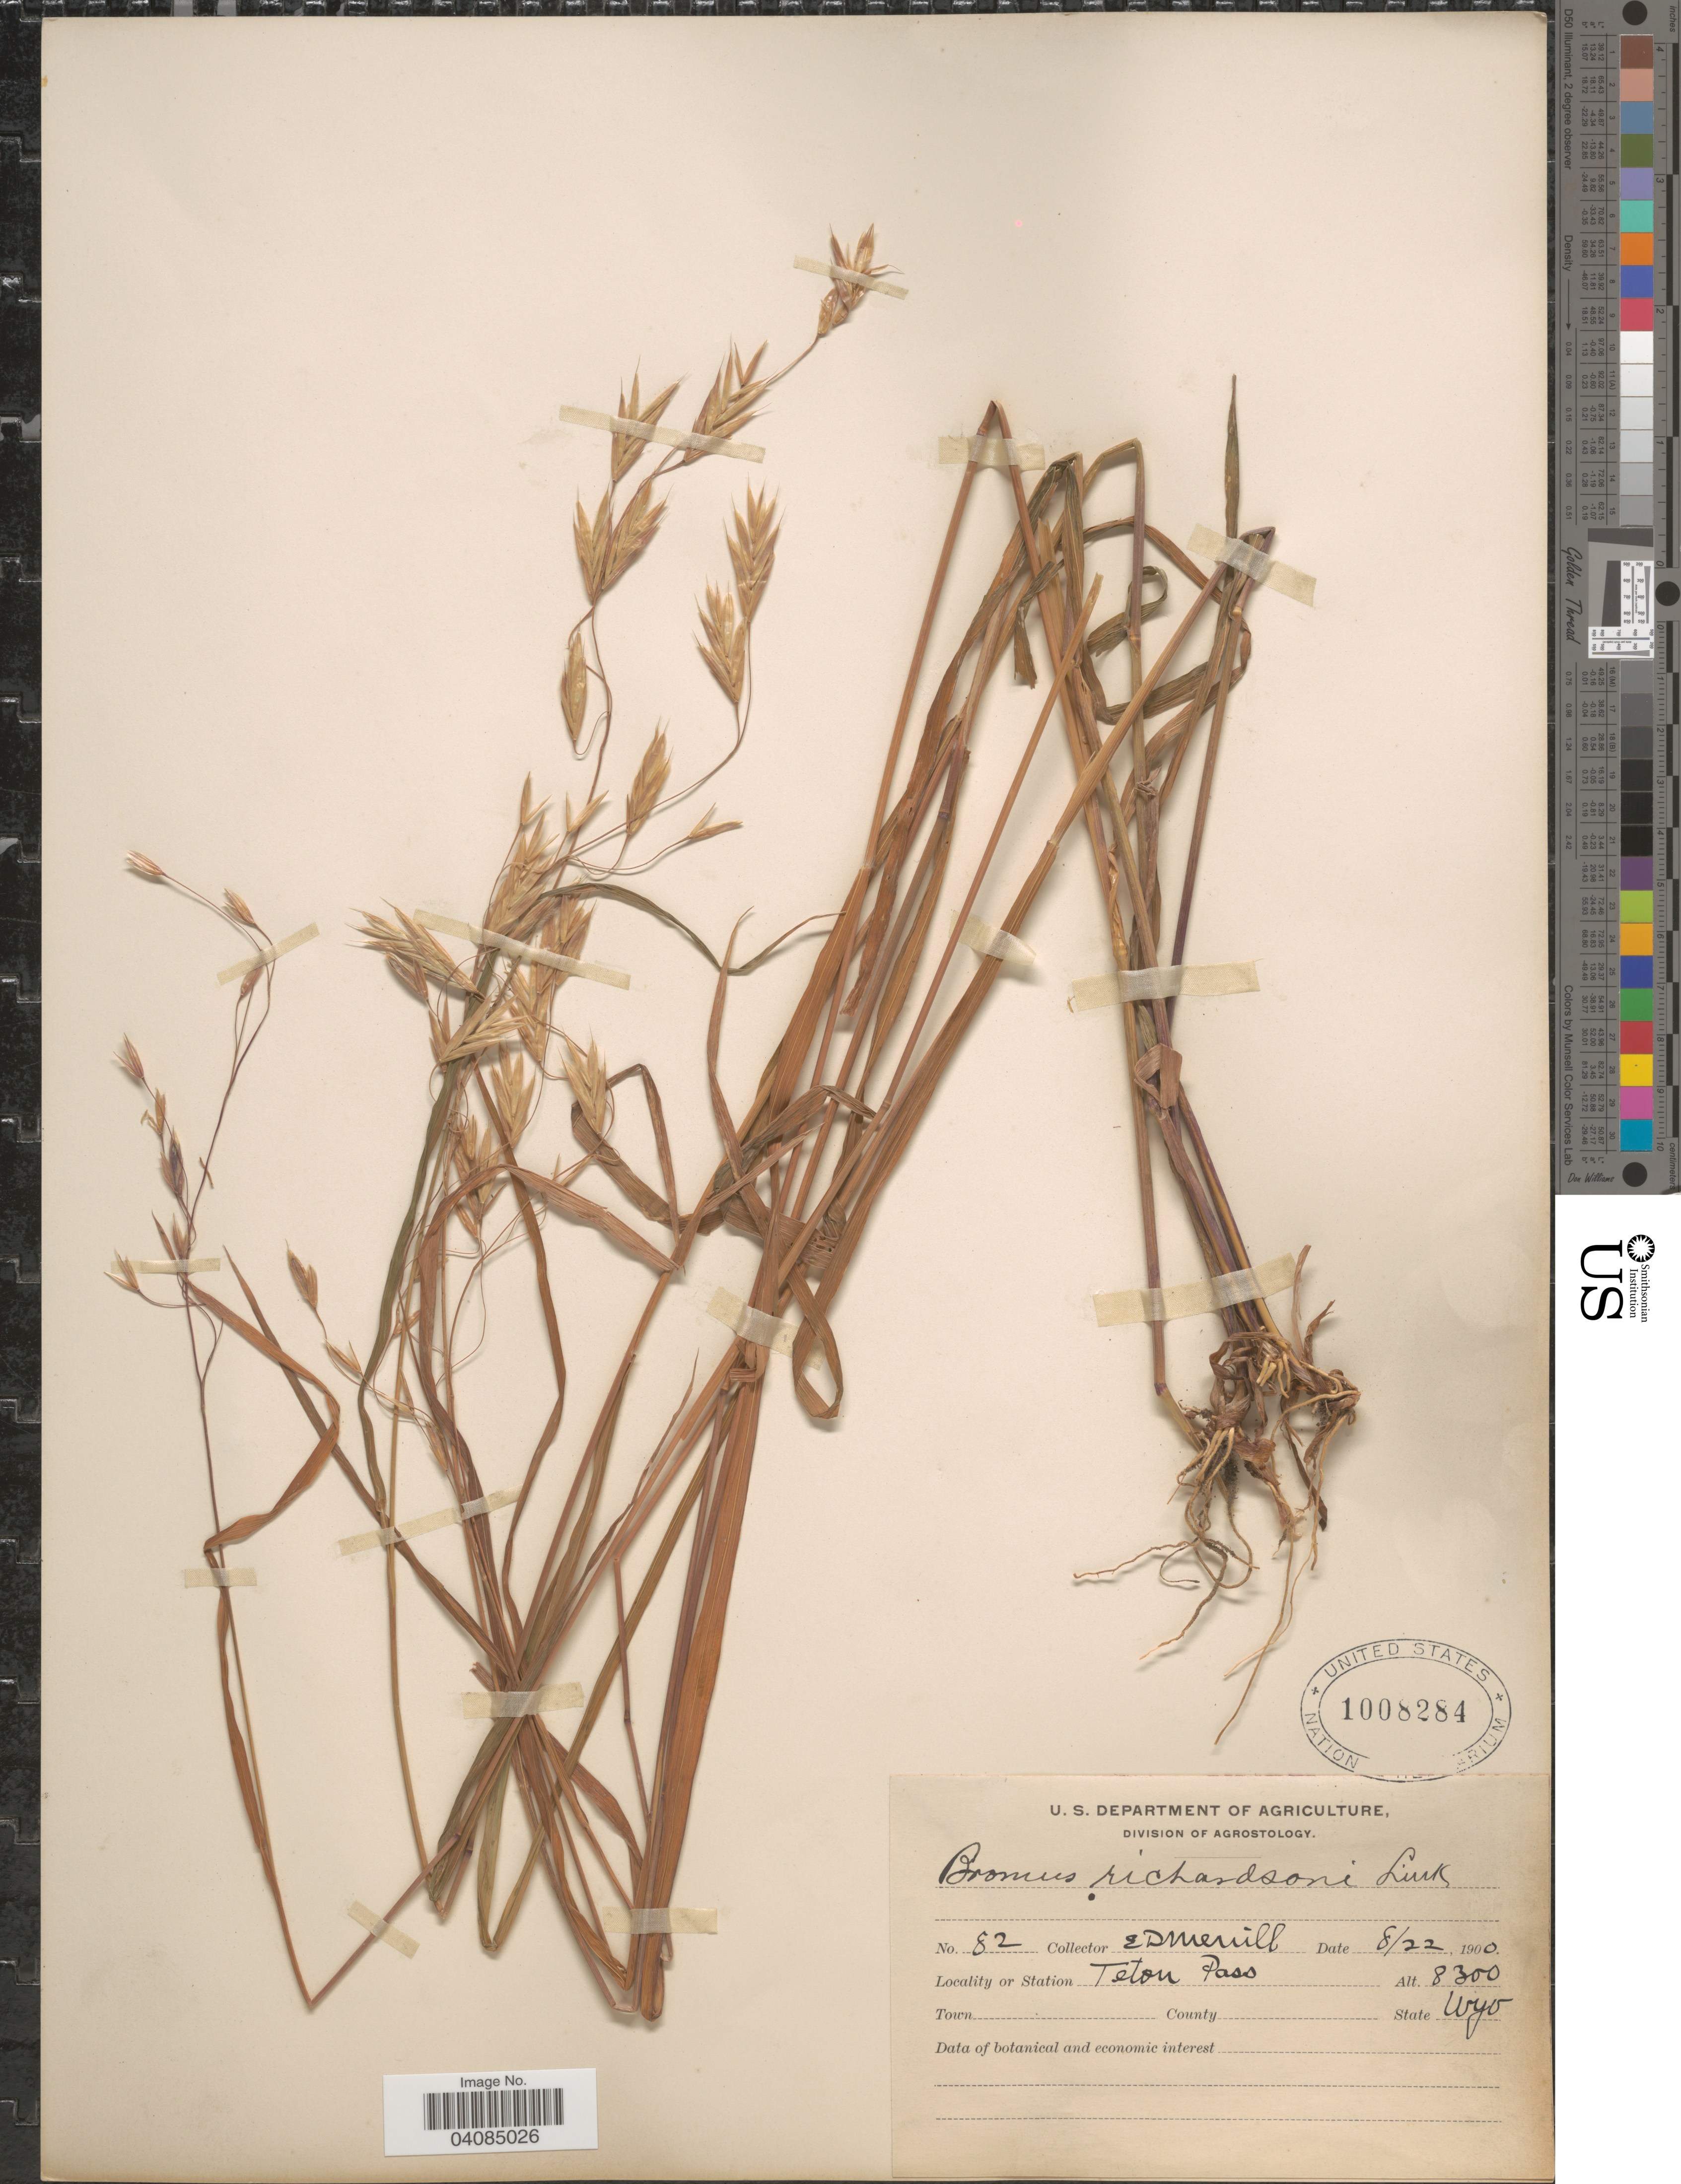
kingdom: Plantae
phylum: Tracheophyta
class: Liliopsida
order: Poales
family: Poaceae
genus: Bromus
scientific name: Bromus racemosus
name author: L.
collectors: E. D. Merrill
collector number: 82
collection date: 1900-08-22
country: United States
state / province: Wyoming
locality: Teton Pass.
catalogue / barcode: US 1008284